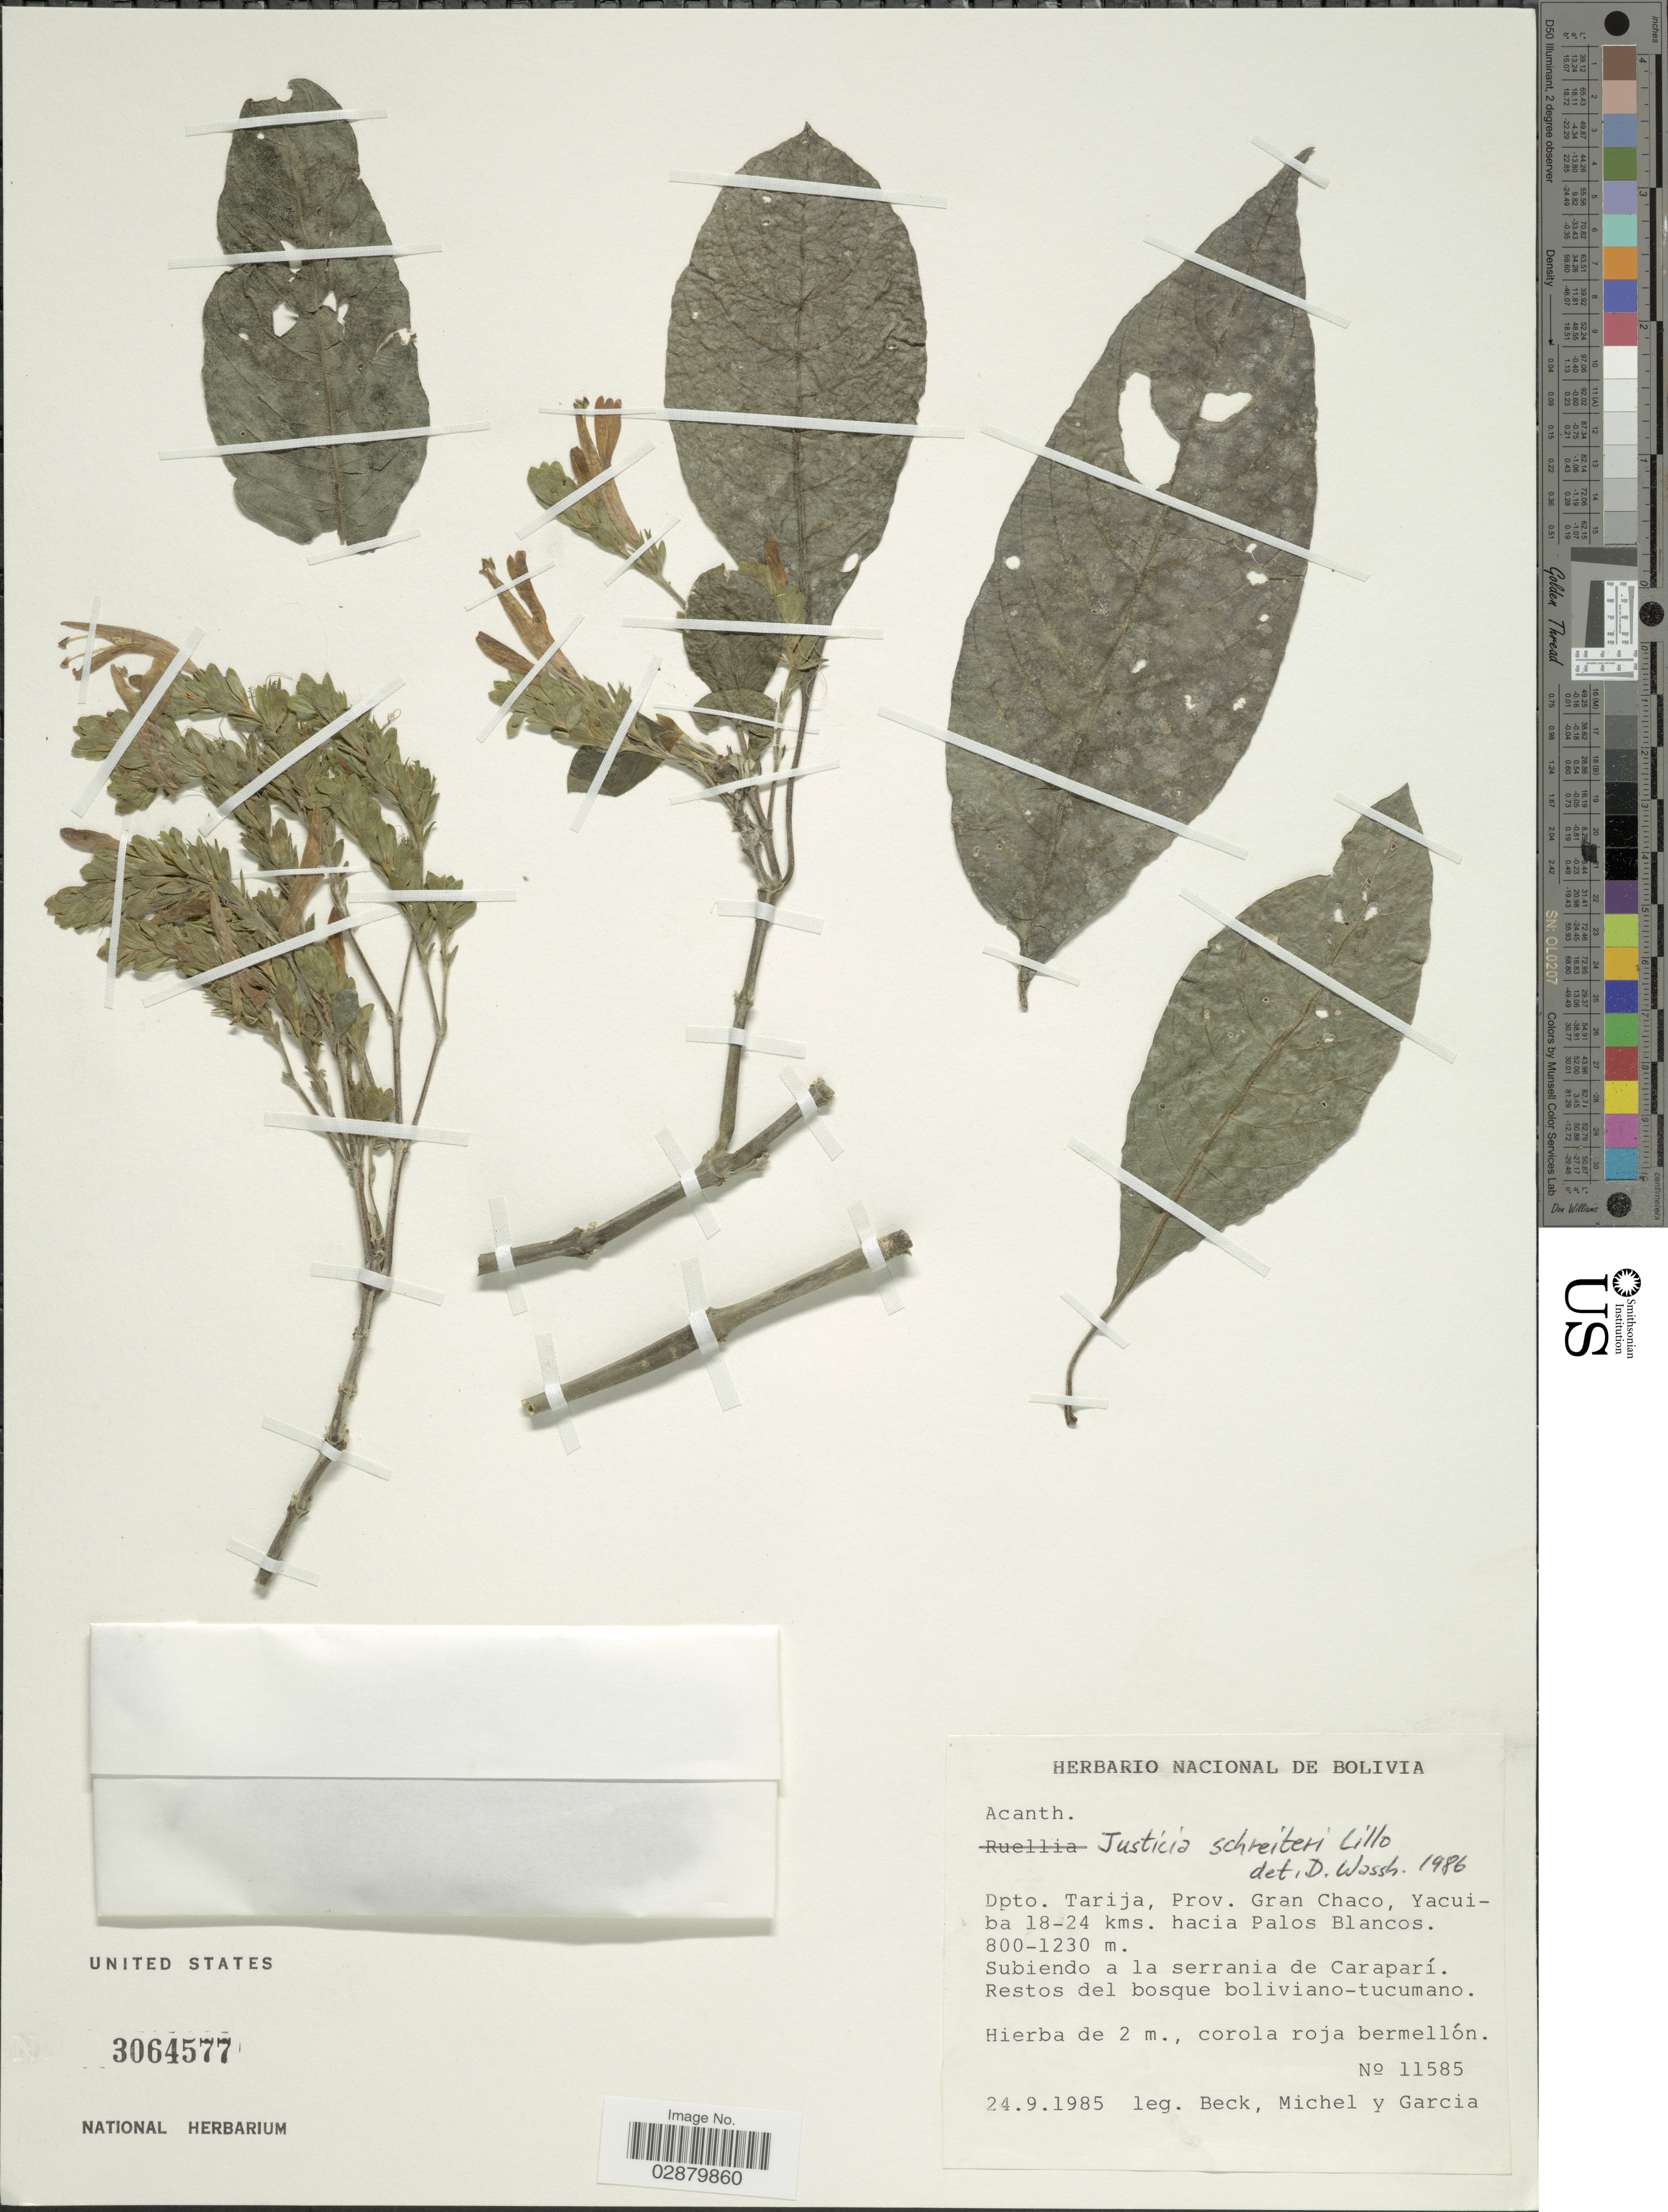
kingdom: Plantae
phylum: Tracheophyta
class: Magnoliopsida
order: Lamiales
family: Acanthaceae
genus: Justicia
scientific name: Justicia oranensis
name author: De Marco & T. Ruíz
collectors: -- Beck, -. Michel & H. Garcia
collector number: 11585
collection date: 1985-09-24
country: Bolivia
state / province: Tarija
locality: Dpto. Tarija, Prov. Gran Chaco, Yacuiba 18-24 kms. hacia Palos Blancos. Subiendo a la serrania de Caraparí.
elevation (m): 800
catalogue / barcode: US 3064577